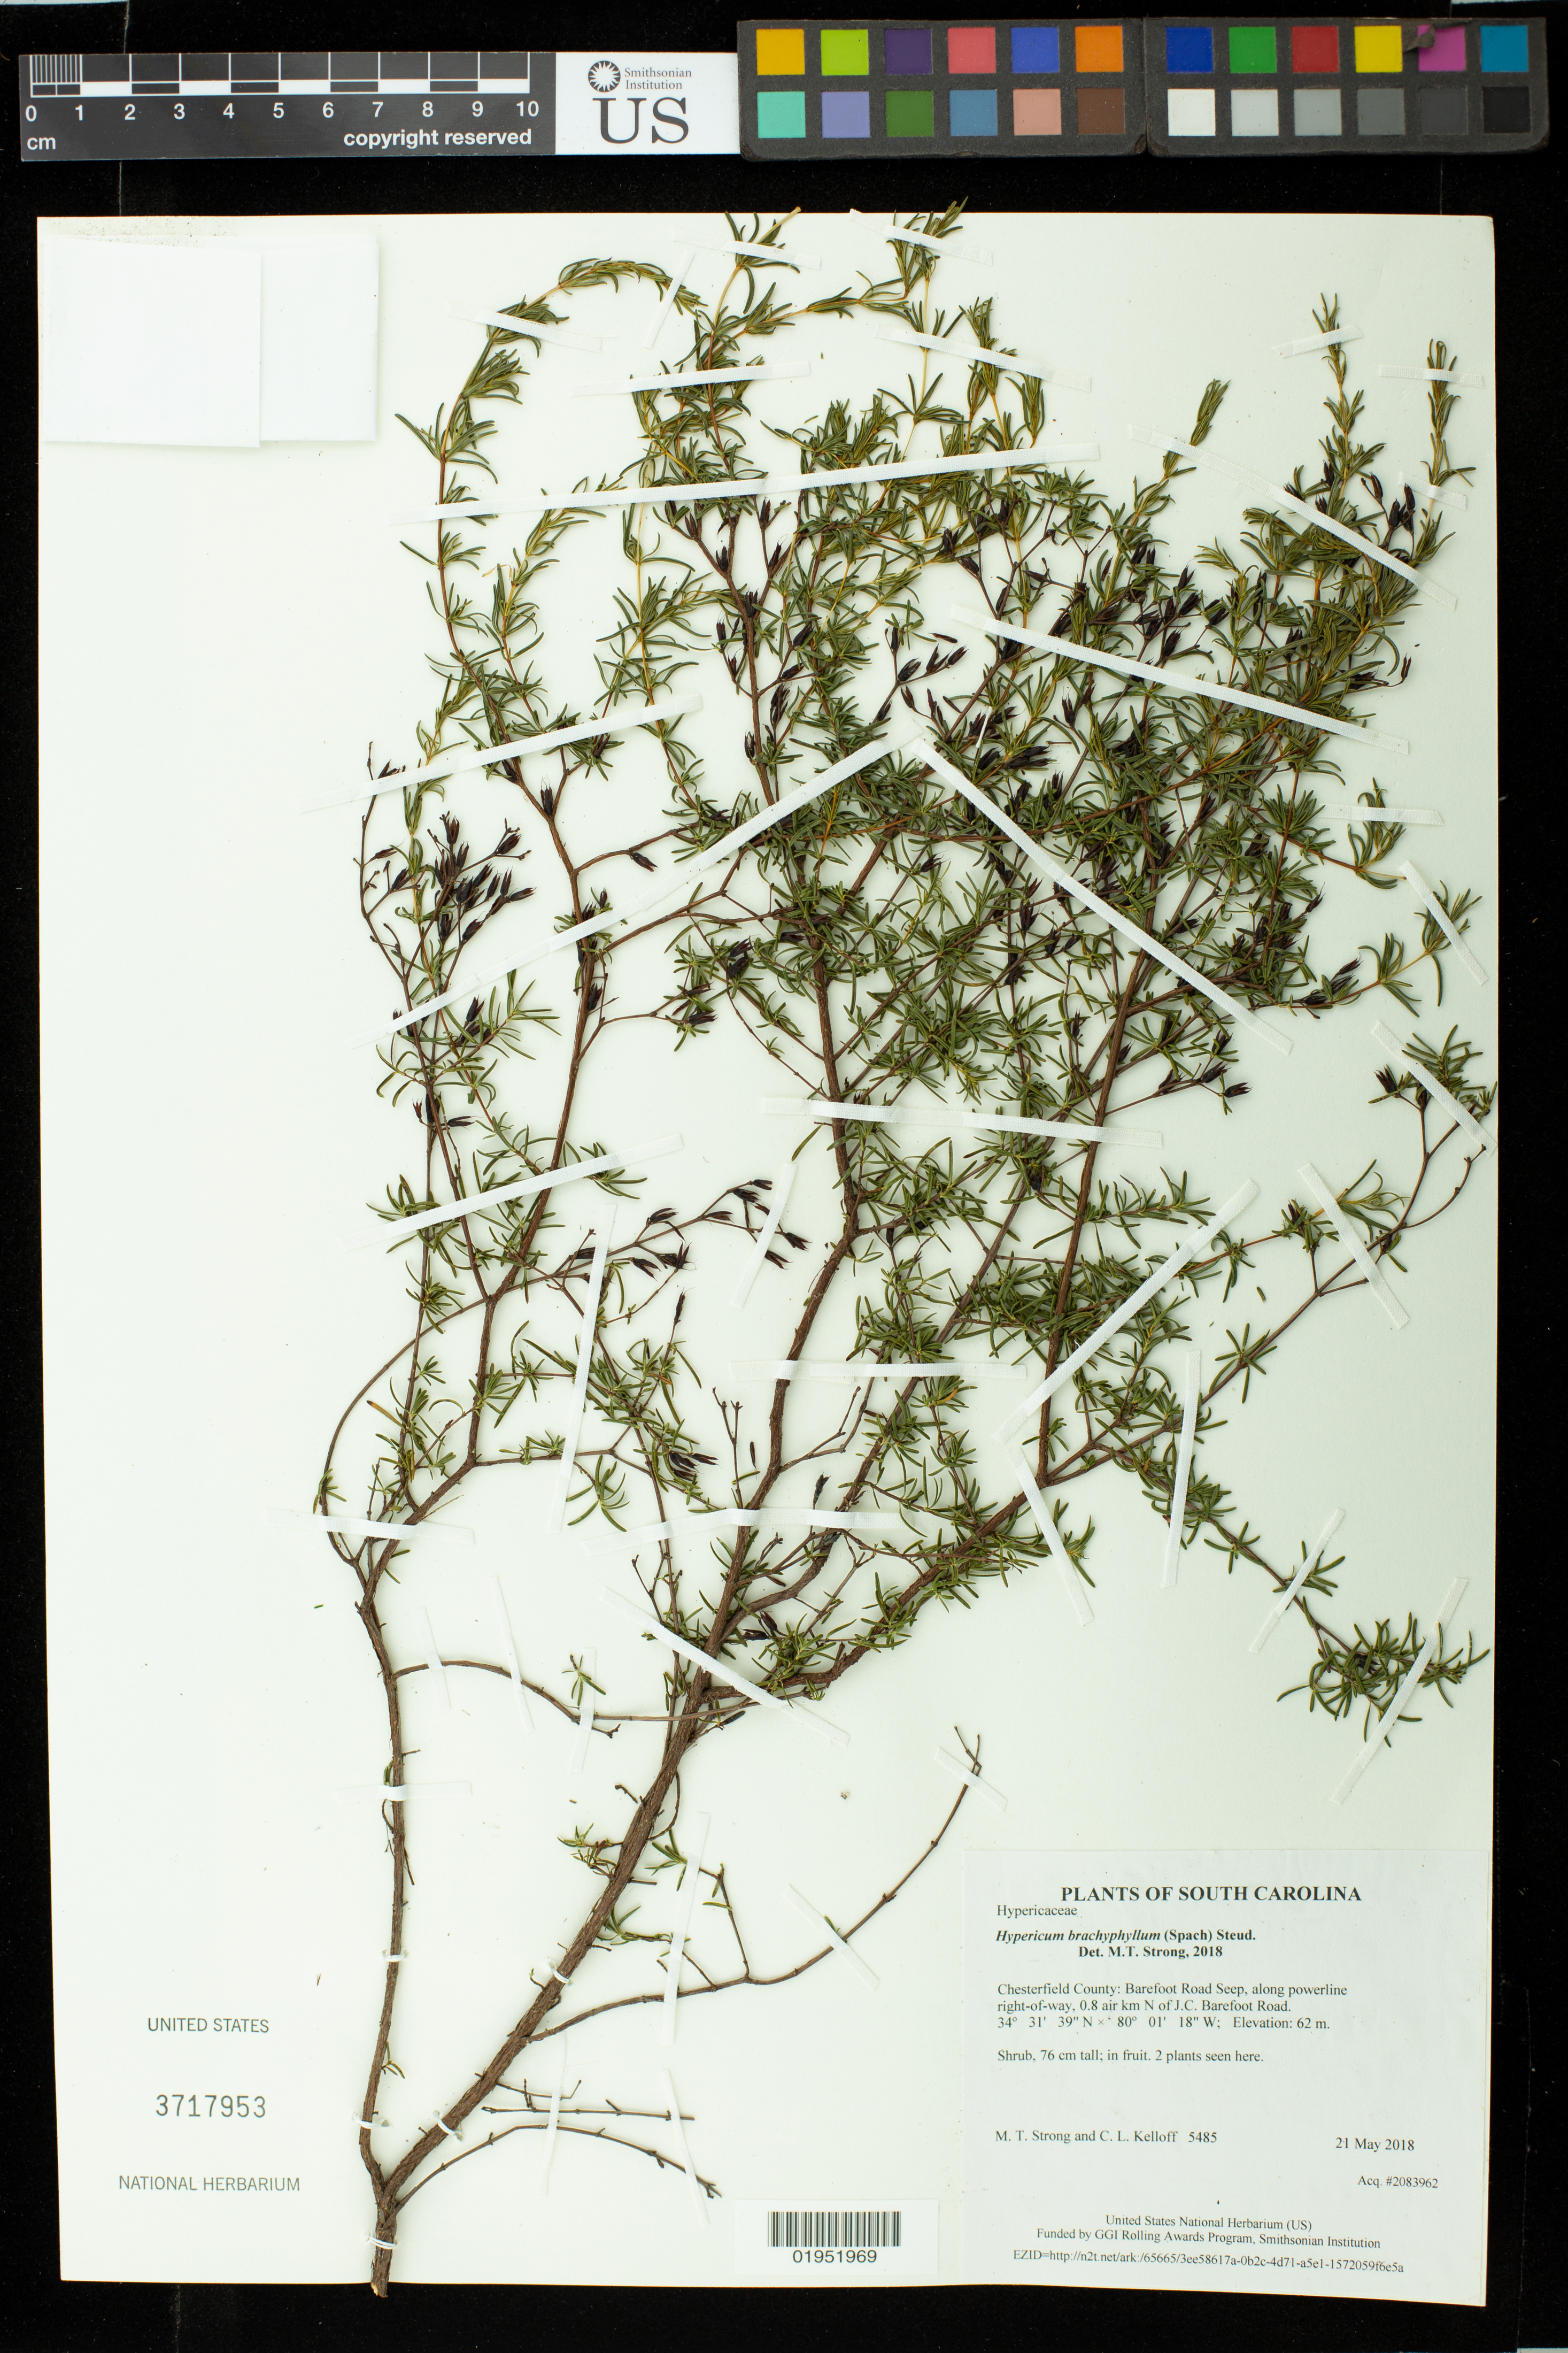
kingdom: Plantae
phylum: Tracheophyta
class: Magnoliopsida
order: Malpighiales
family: Hypericaceae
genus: Hypericum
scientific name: Hypericum brachyphyllum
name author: (Spach) Steud.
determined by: Strong, Mark T., (BOT), Smithsonian Institution - National Museum of Natural History (UNITED STATES)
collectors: M. T. Strong & C. L. Kelloff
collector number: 5485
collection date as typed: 21 May 2018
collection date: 2018-05-21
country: United States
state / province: South Carolina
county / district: Chesterfield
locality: Barefoot Road Seep, along powerline right-of-way, 0.8 air km N of J.C. Barefoot Road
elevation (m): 62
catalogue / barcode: US 3717953